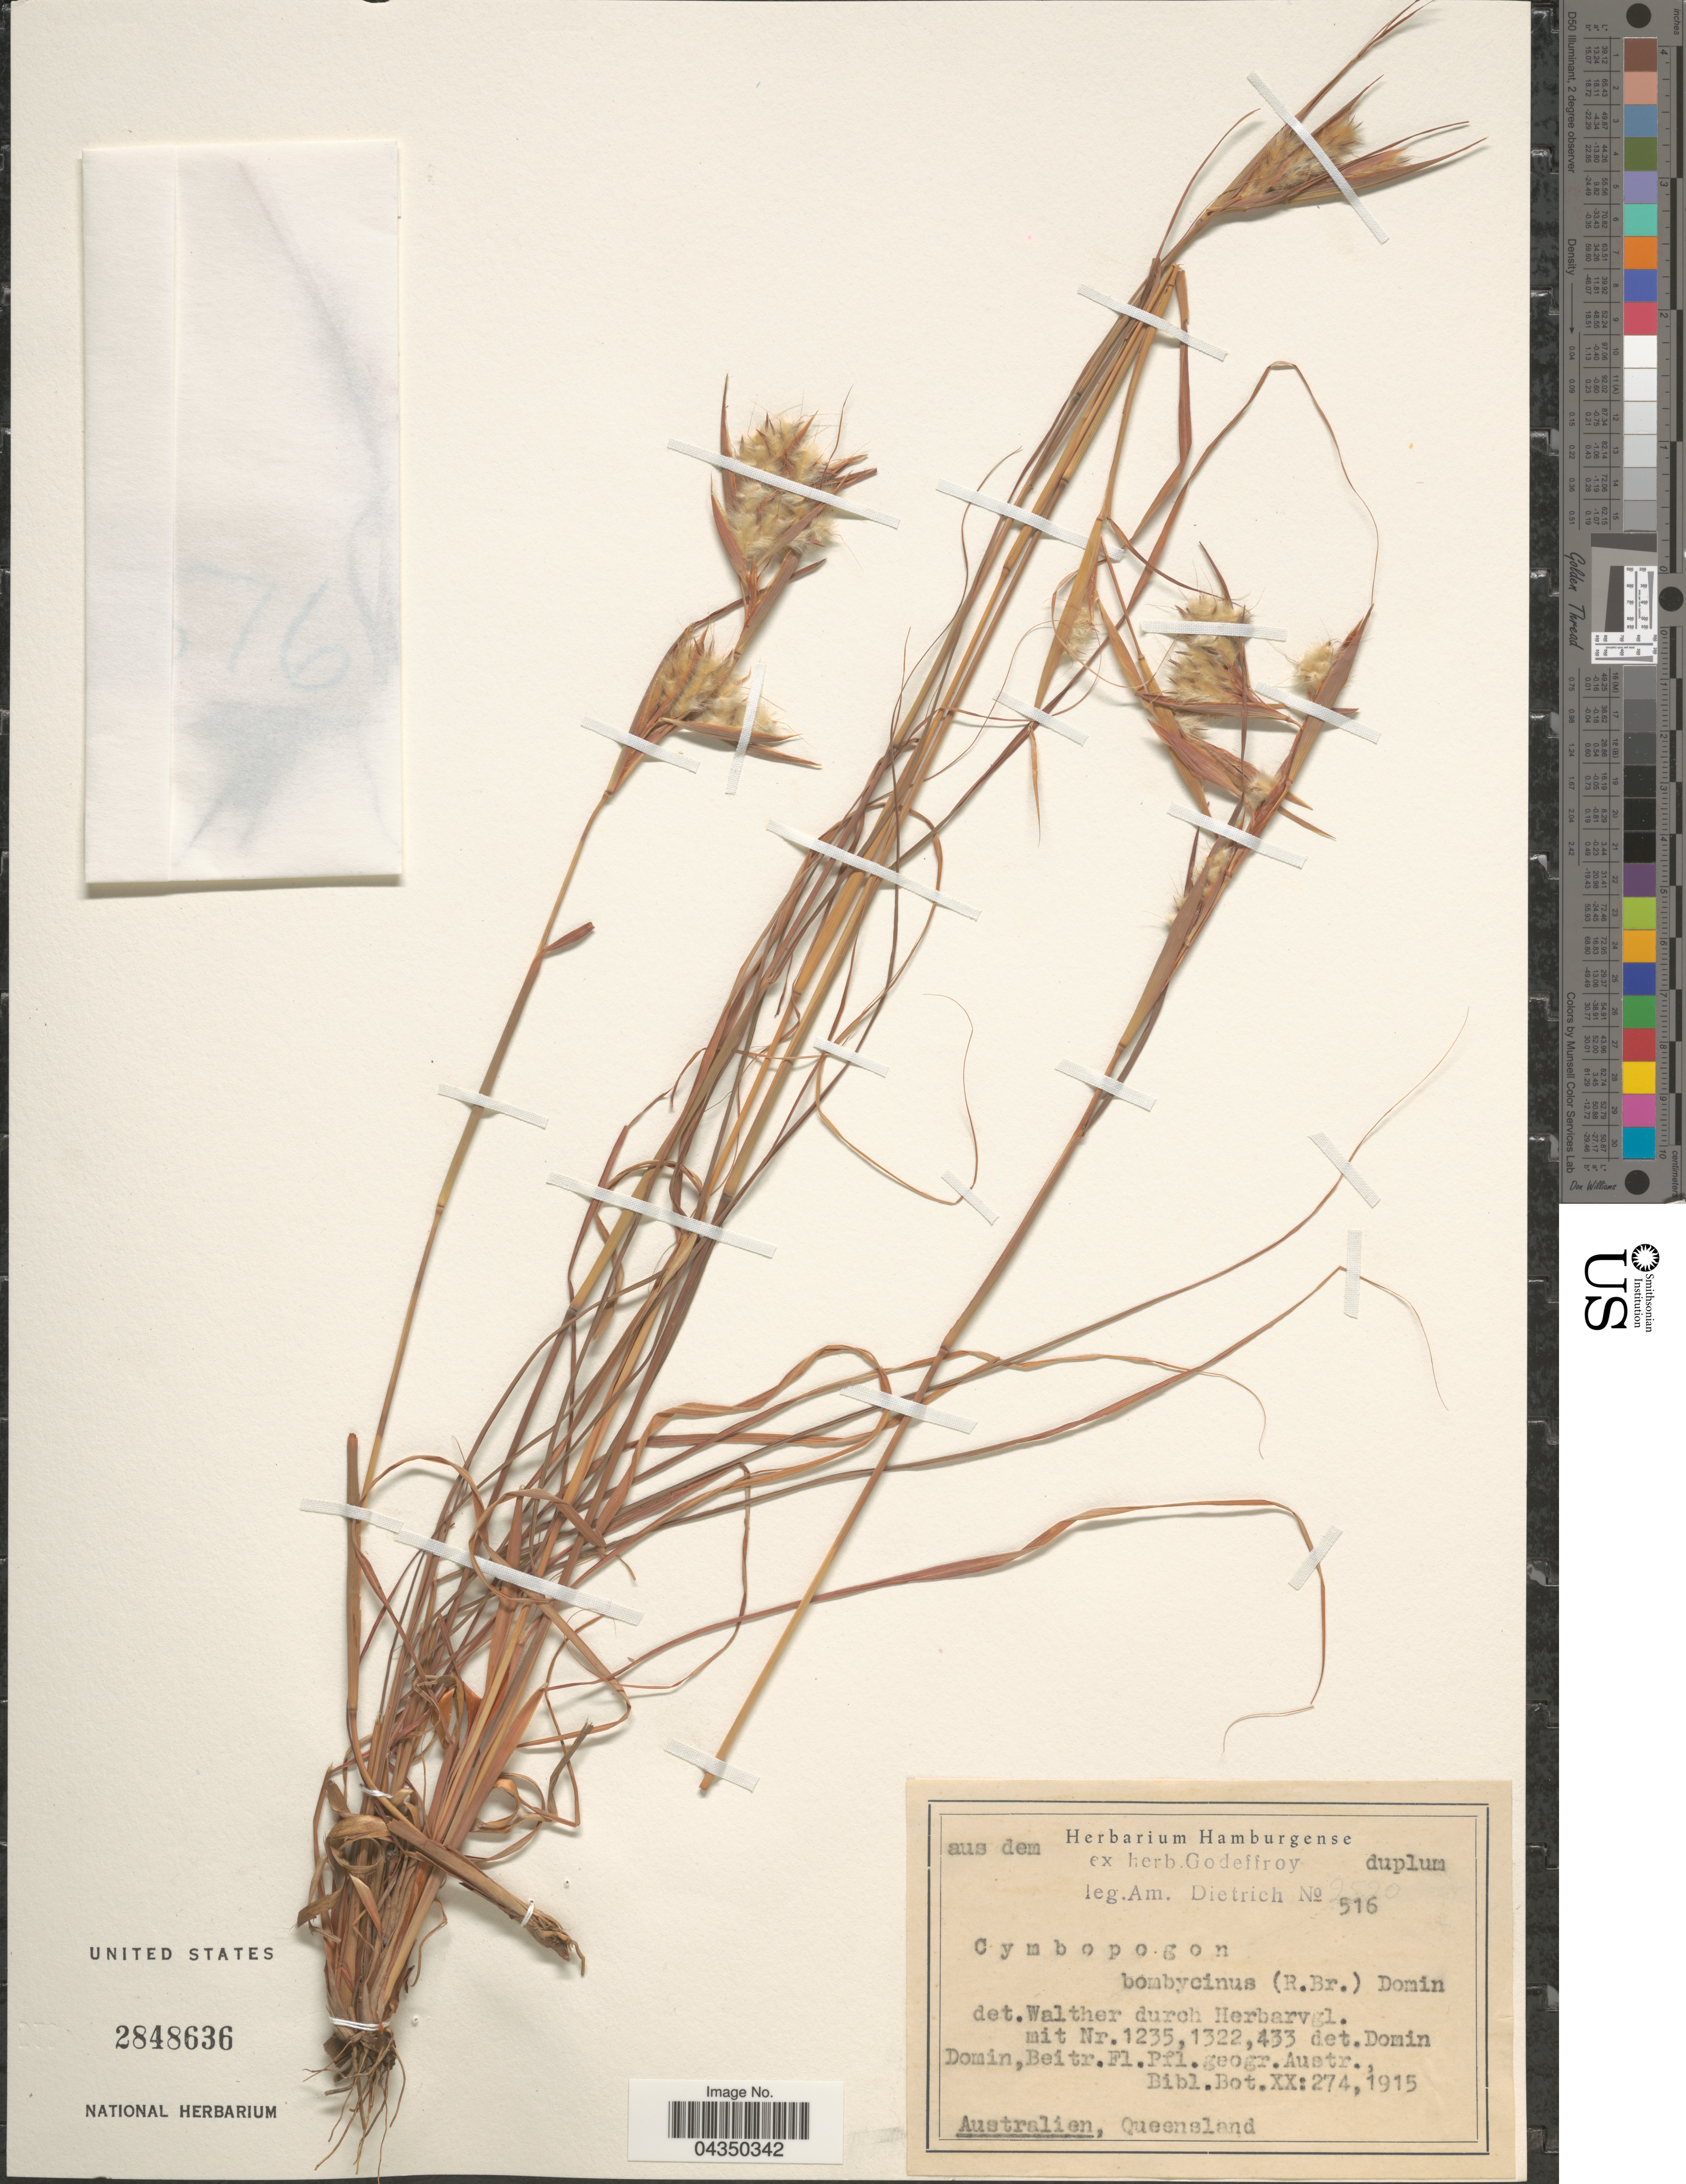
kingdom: Plantae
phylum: Tracheophyta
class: Liliopsida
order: Poales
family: Poaceae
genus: Cymbopogon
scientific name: Cymbopogon bombycinus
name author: A. Camus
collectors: A. G. Dietrich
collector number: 516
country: Australia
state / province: Queensland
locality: Australien.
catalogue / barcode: US 2848636